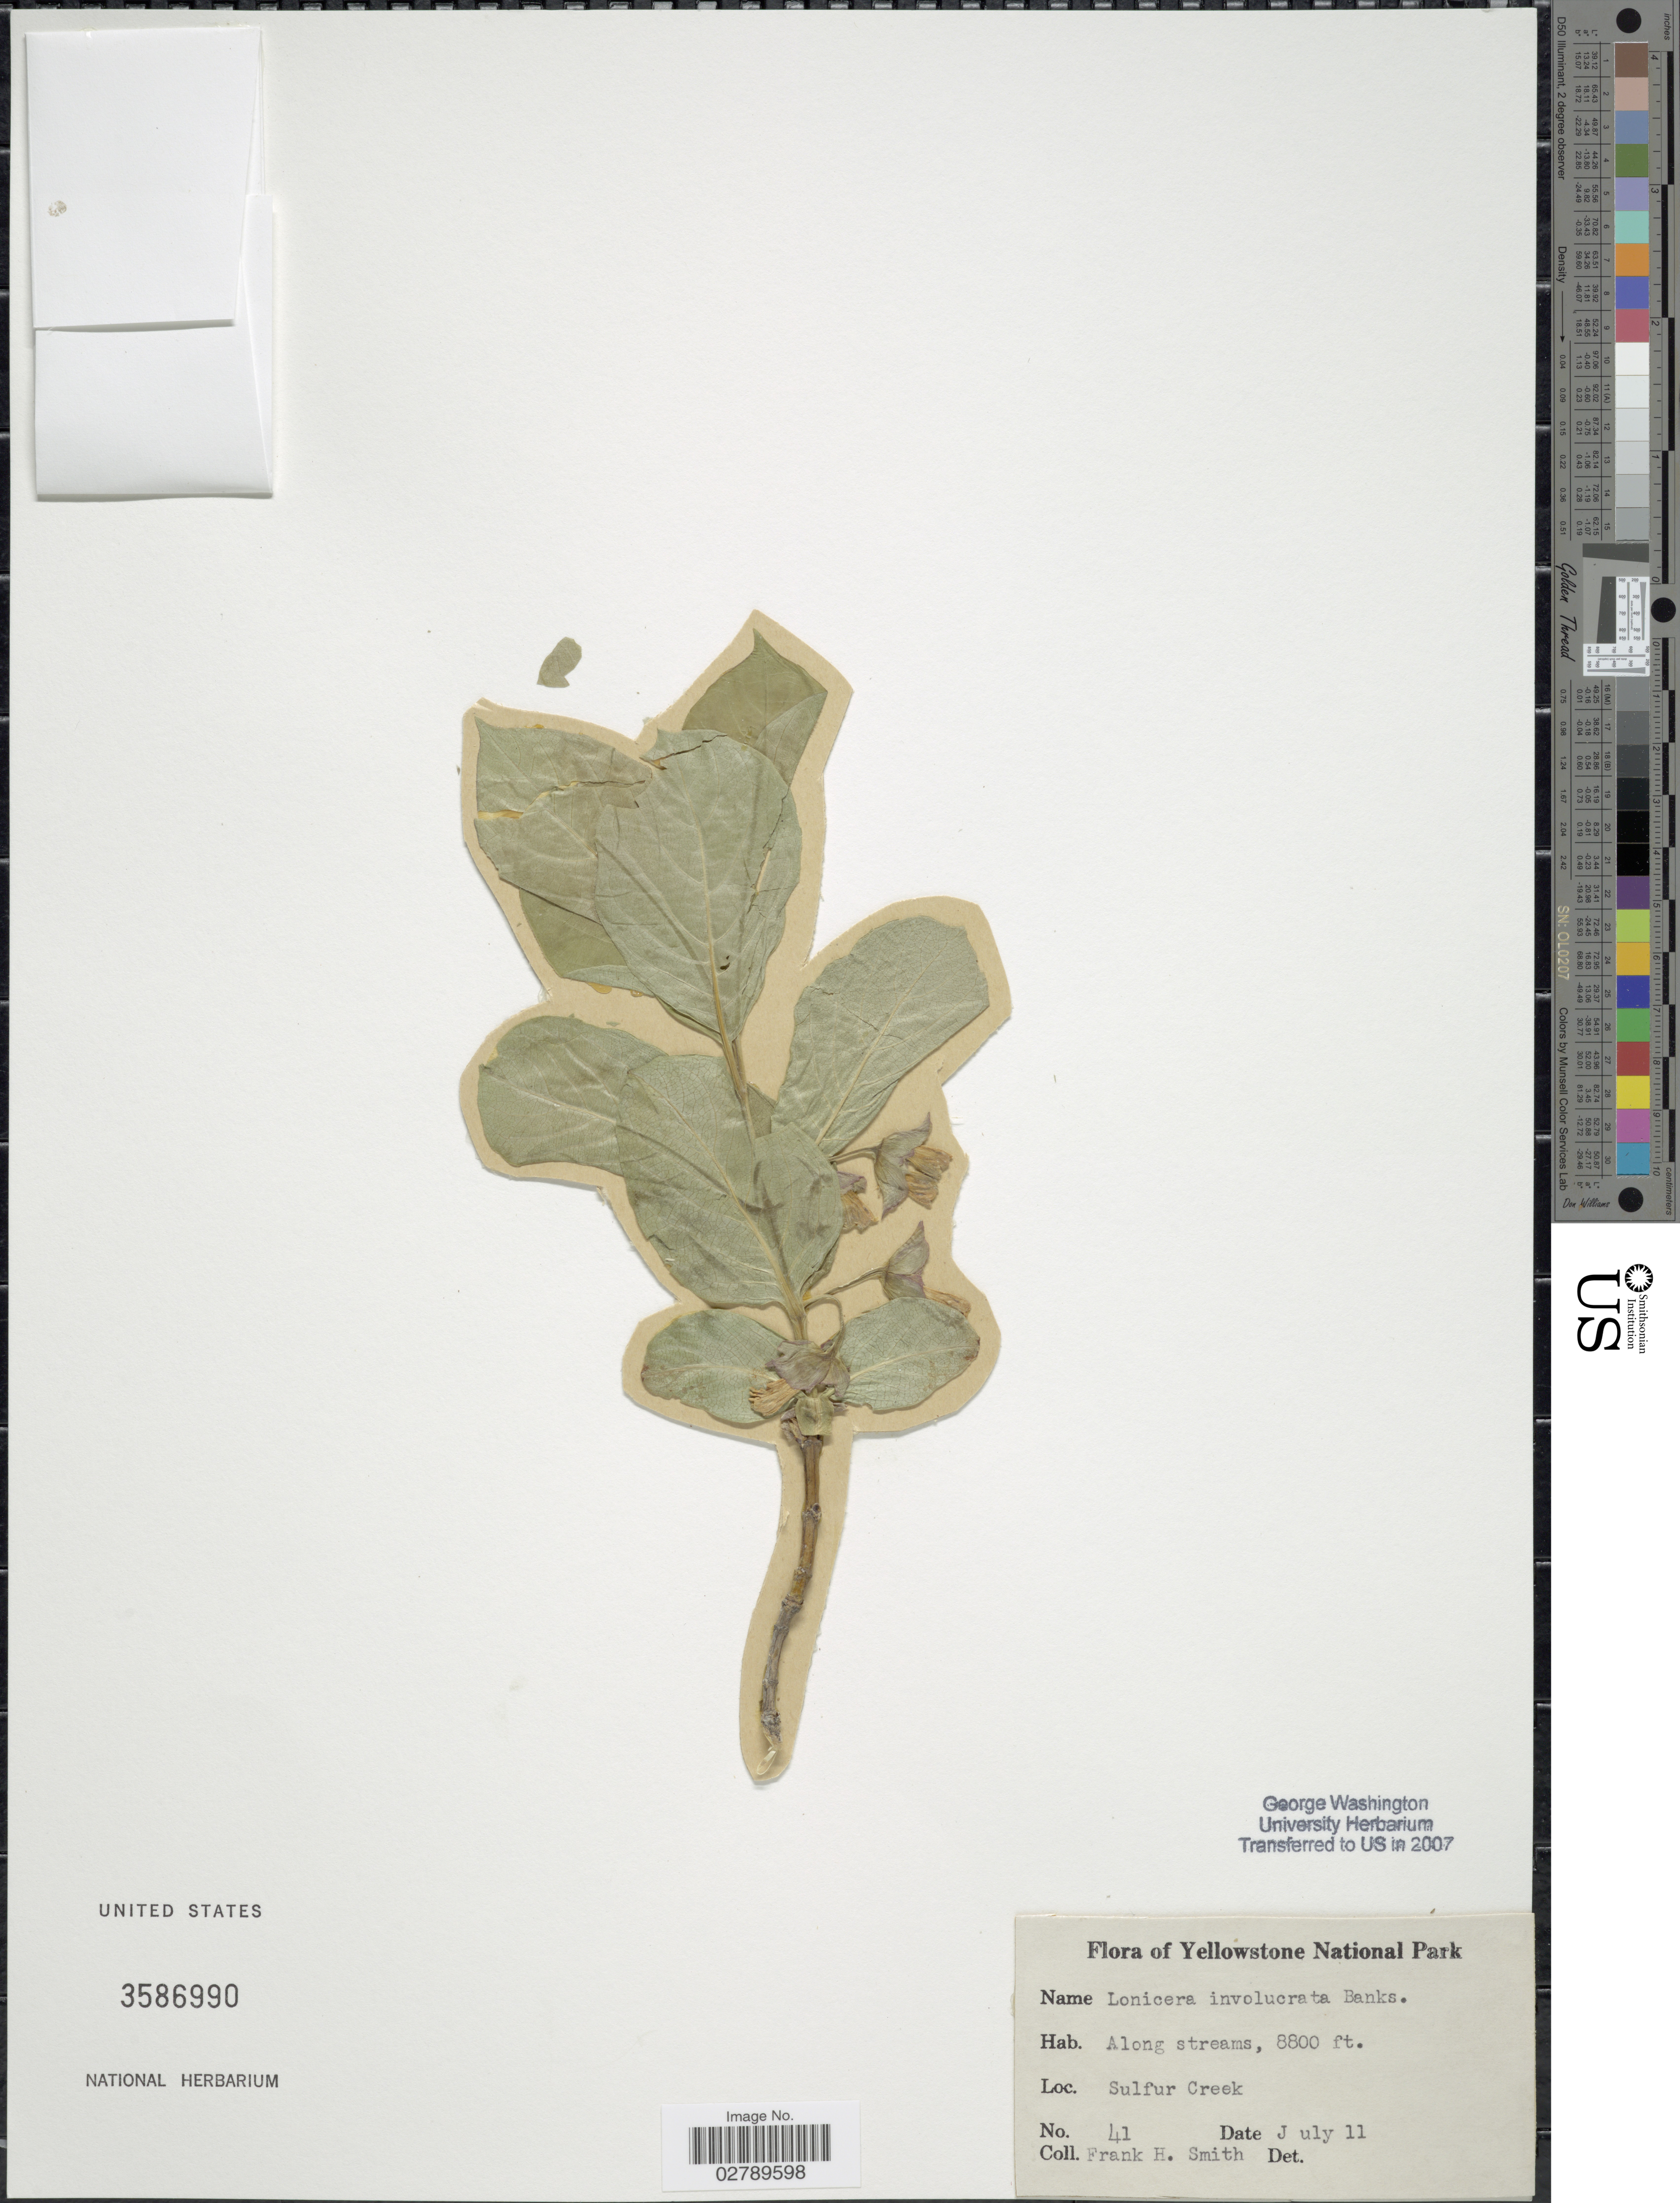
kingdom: Plantae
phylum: Tracheophyta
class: Magnoliopsida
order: Dipsacales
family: Caprifoliaceae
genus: Lonicera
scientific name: Lonicera involucrata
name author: (Richardson) Banks ex Spreng.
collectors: F. Smith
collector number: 41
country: United States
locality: Yellowstone National Park. Sulfur Creek.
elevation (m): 2682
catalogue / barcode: US 3586990